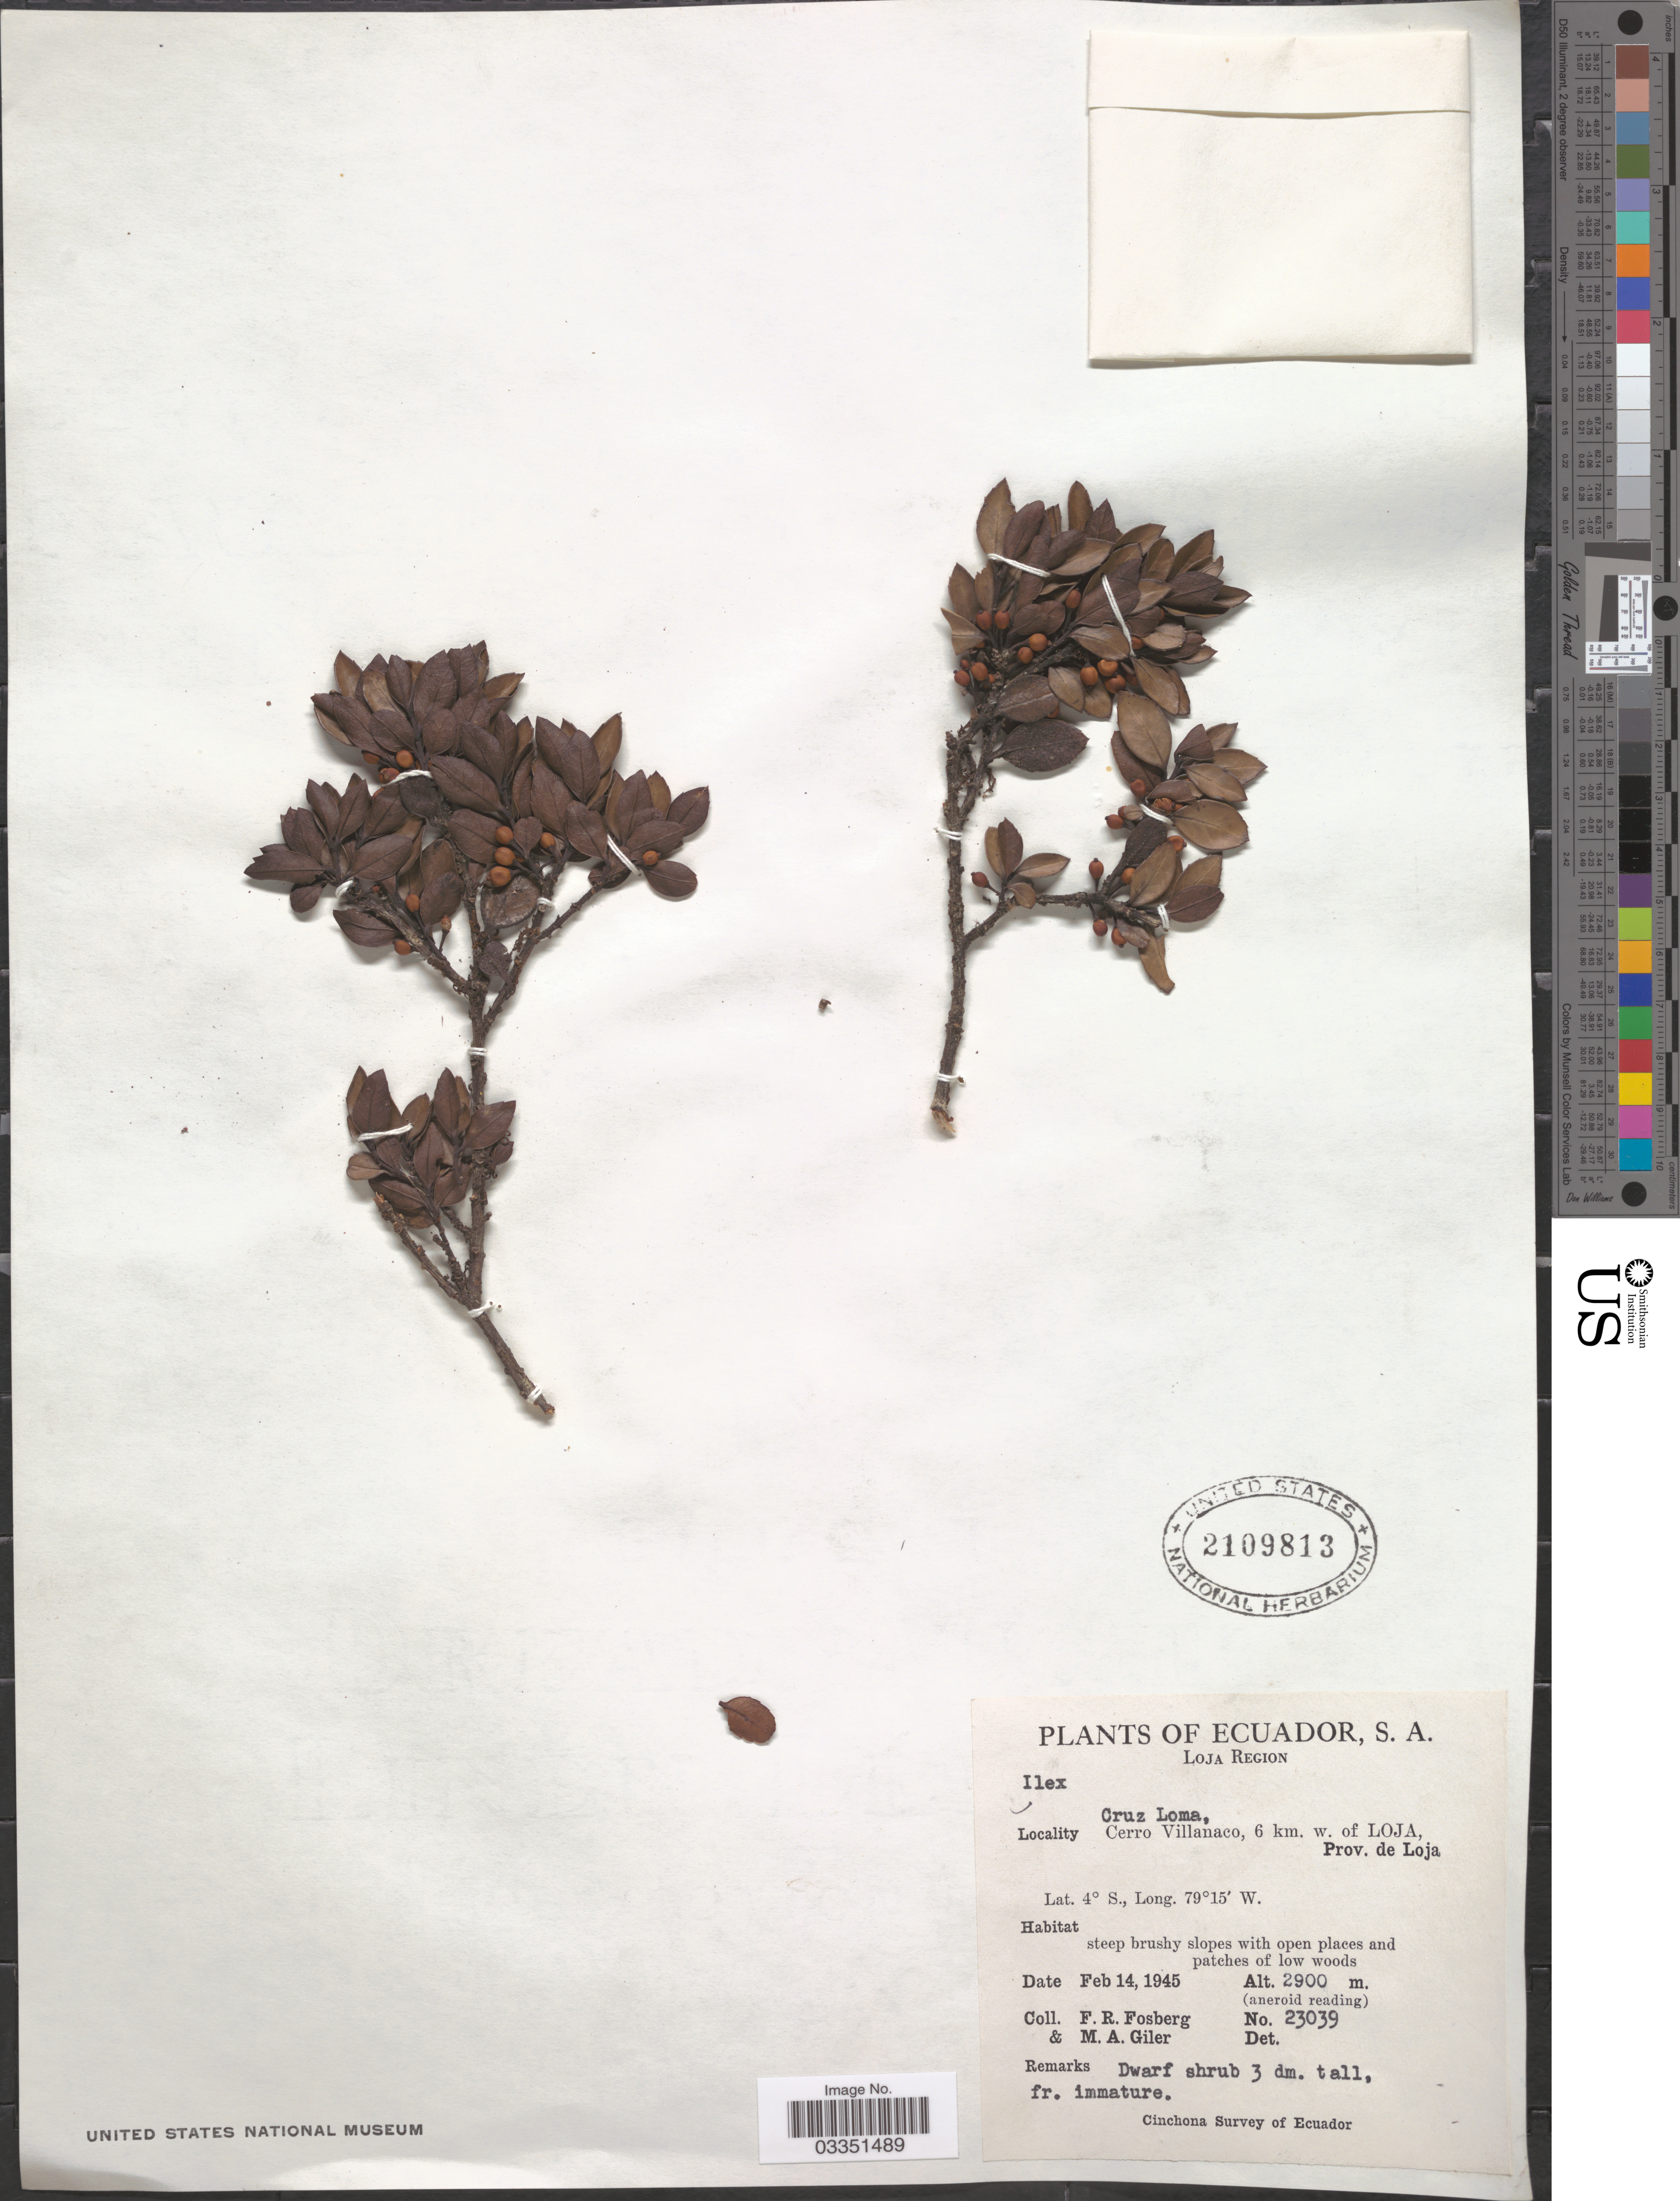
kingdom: Plantae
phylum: Tracheophyta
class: Magnoliopsida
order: Aquifoliales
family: Aquifoliaceae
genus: Ilex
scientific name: Ilex sp.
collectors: F. R. Fosberg & M. Giler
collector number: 23039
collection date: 1945-02-14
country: Ecuador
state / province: Loja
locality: Loja Region. Cruz Loma, Cerro Villanaco, 6 km. w. of Loja.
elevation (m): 2900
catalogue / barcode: US 2109813